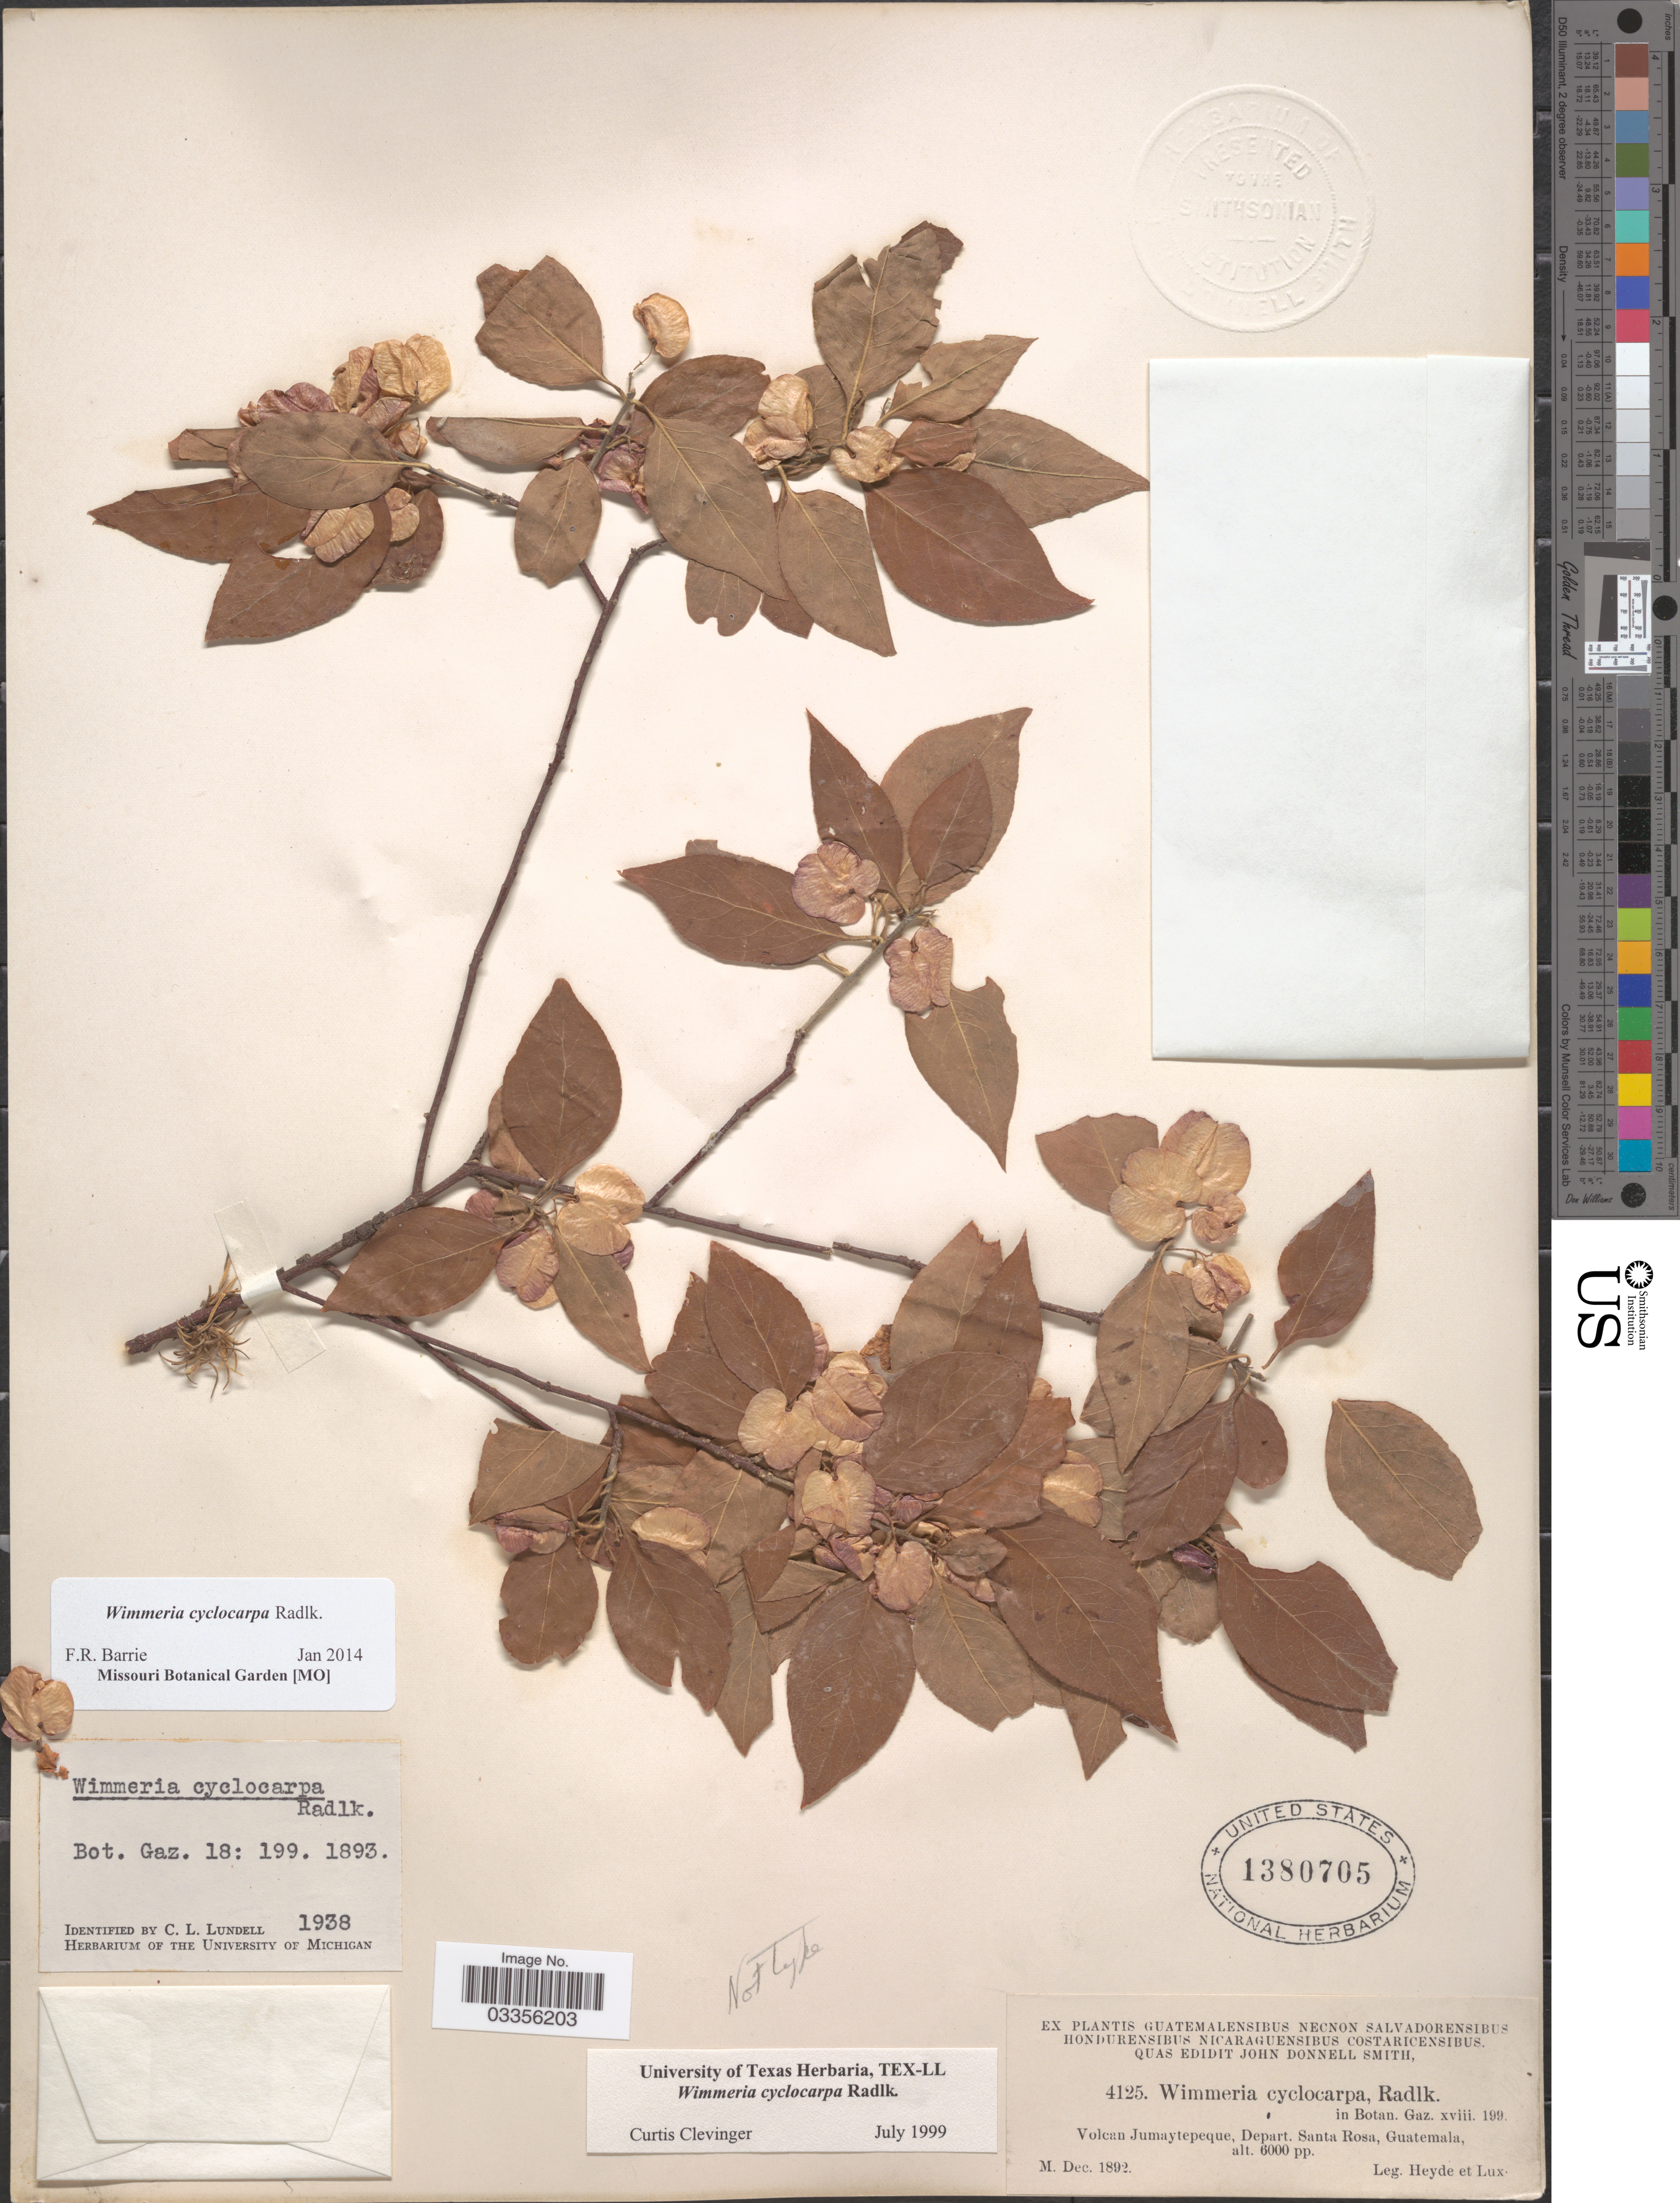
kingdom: Plantae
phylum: Tracheophyta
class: Magnoliopsida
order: Celastrales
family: Celastraceae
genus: Wimmeria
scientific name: Wimmeria cyclocarpa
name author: Radlk.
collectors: Heyde & Lux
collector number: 4125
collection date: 1892-12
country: Guatemala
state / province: Santa Rosa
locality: Volcan Jumaytepeque, Depart. Santa Rosa.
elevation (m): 1829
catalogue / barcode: US 1380705